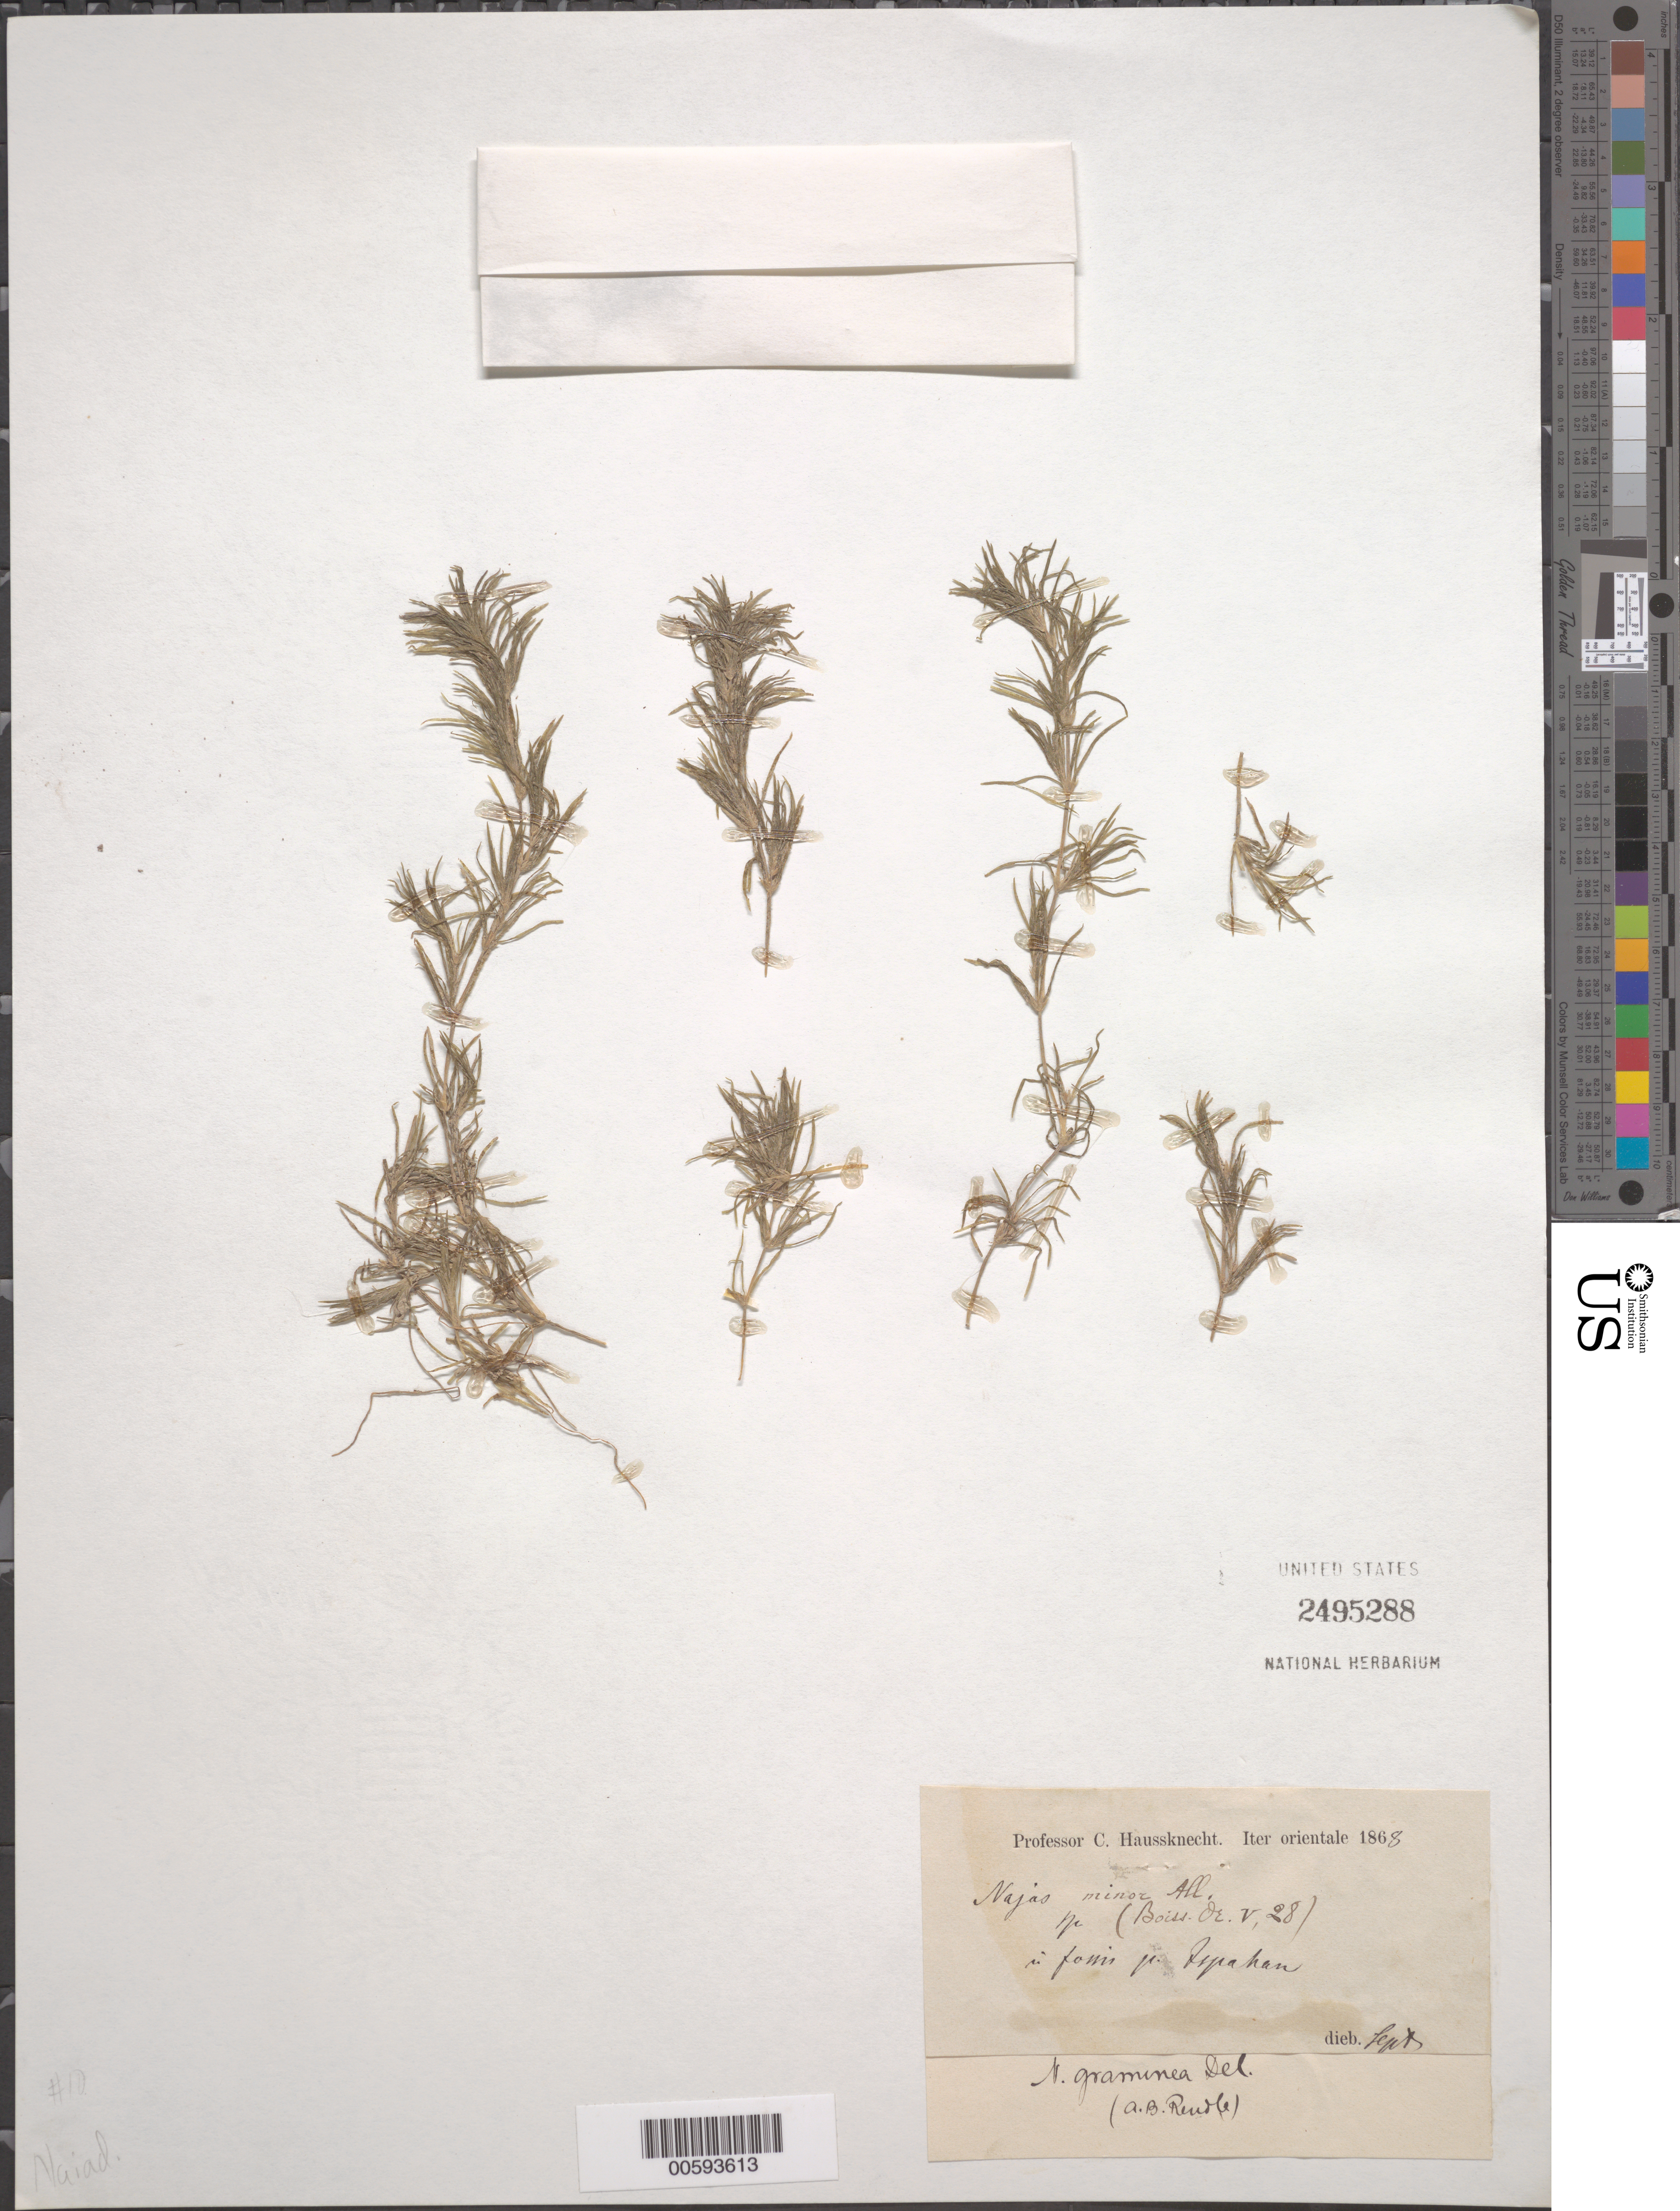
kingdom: Plantae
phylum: Tracheophyta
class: Liliopsida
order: Alismatales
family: Hydrocharitaceae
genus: Najas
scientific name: Najas graminea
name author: Delile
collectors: H. Haussknecht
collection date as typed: Sep 1868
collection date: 1868-09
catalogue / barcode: US 2495288